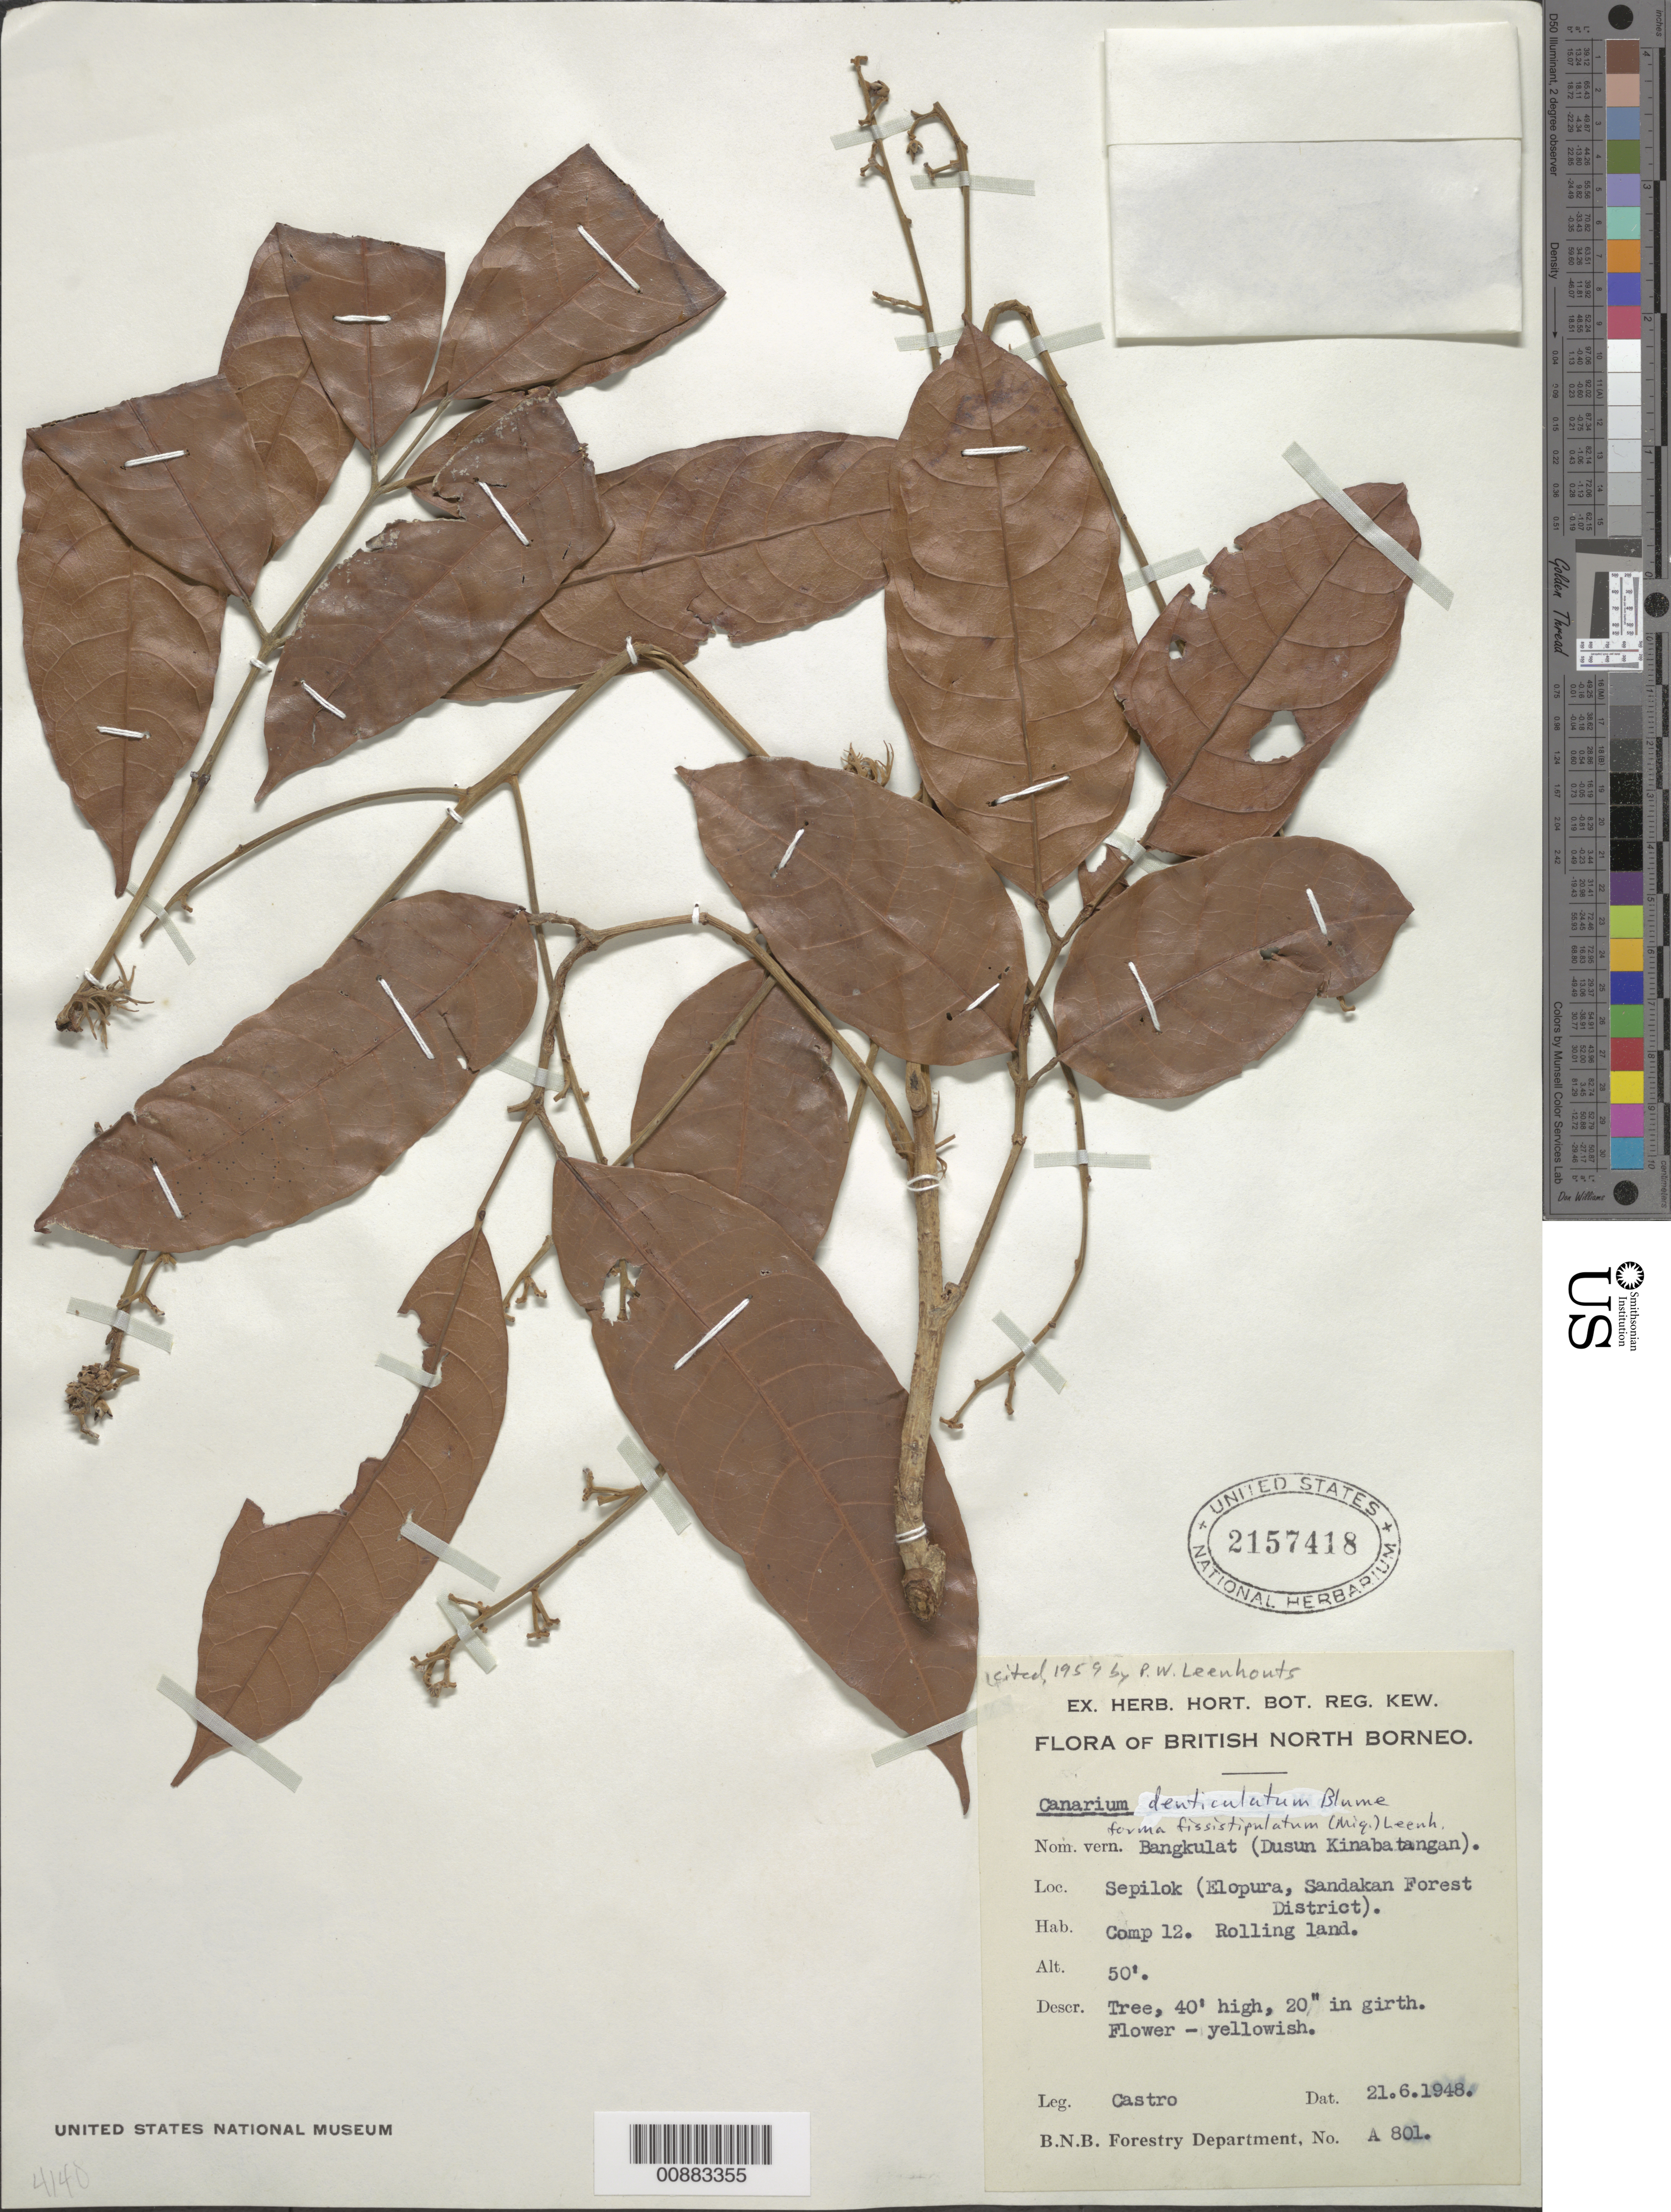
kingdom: Plantae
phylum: Tracheophyta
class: Magnoliopsida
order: Sapindales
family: Burseraceae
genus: Canarium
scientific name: Canarium denticulatum subsp. fissistipulum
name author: (Miq.) Leenh.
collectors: -. Castro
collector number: A 801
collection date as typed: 21 Jun 1948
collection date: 1948-06-21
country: Malaysia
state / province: Sabah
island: Borneo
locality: Sepilok (Elopura, Sandakan Forest District).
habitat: Rolling land.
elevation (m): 15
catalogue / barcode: US 2157418